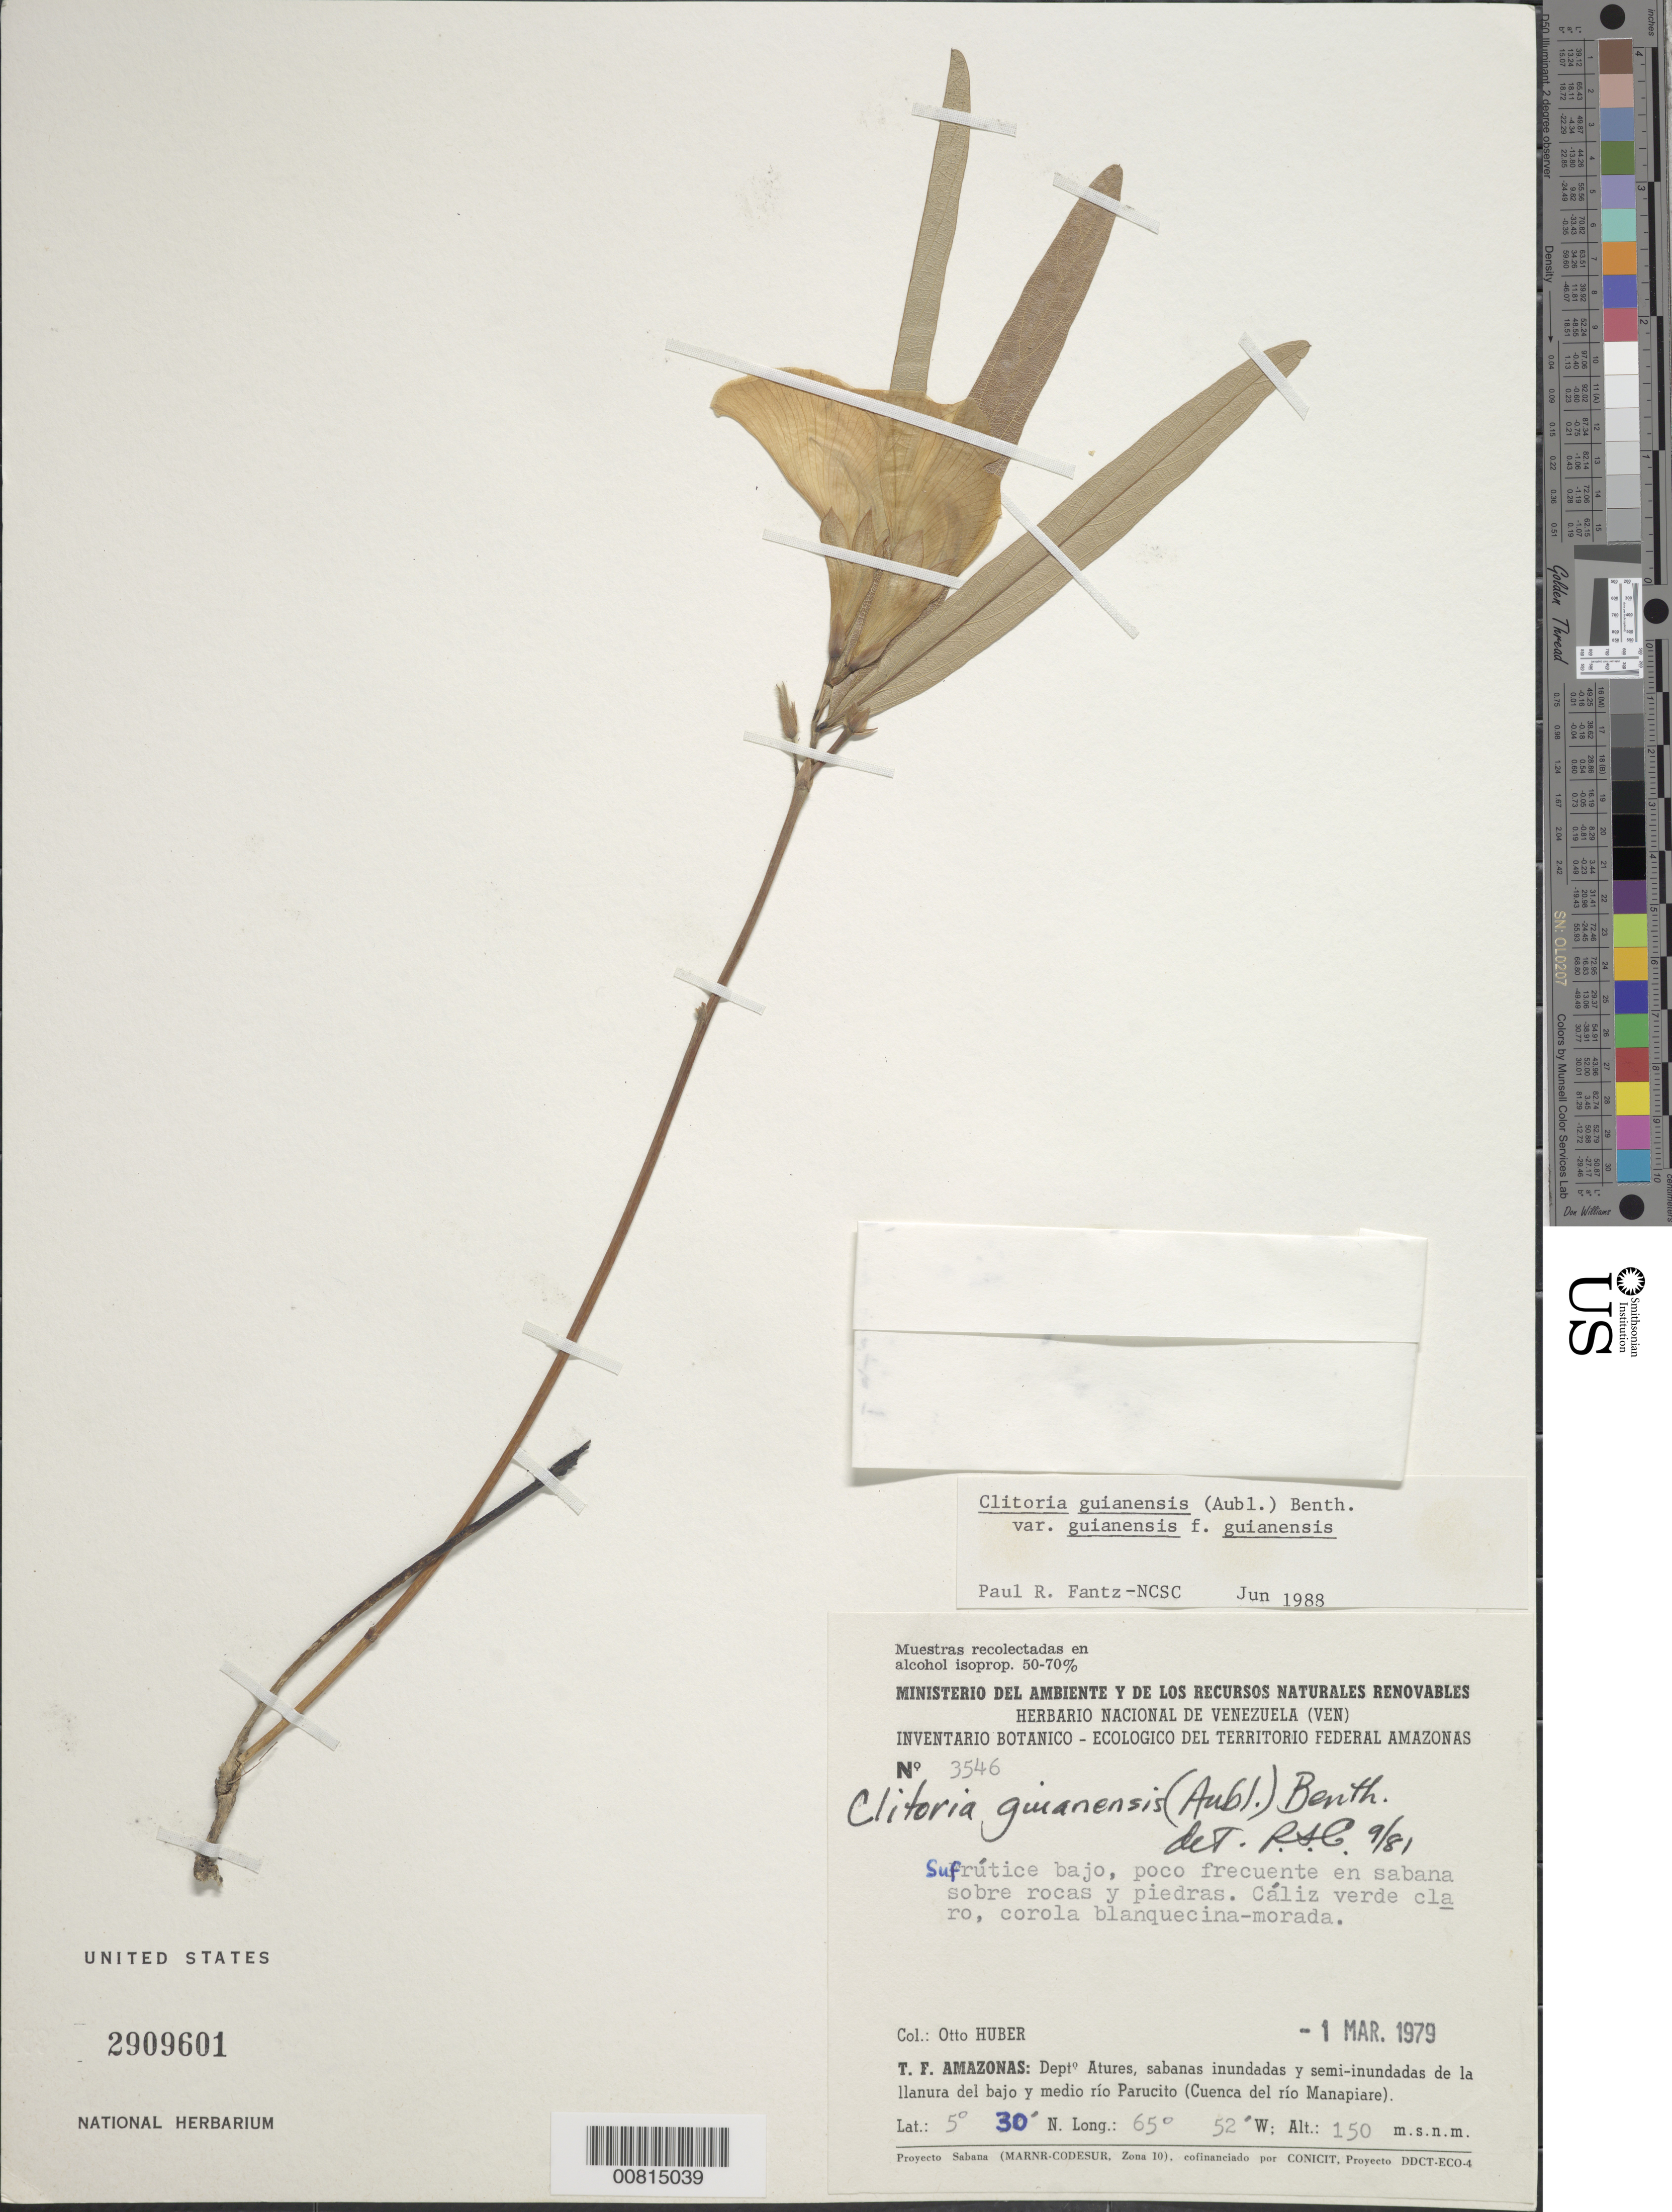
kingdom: Plantae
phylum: Tracheophyta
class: Magnoliopsida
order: Fabales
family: Fabaceae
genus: Clitoria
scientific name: Clitoria guianensis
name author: (Aubl.) Benth.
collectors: O. Huber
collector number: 3546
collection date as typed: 1-Mar-79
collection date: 1979-03-01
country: Venezuela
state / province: Amazonas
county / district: Atures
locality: Río Parucito (Cuenca del río Manapiaare)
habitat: Sabana sobre rocas y piédras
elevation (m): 150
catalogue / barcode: US 2909601